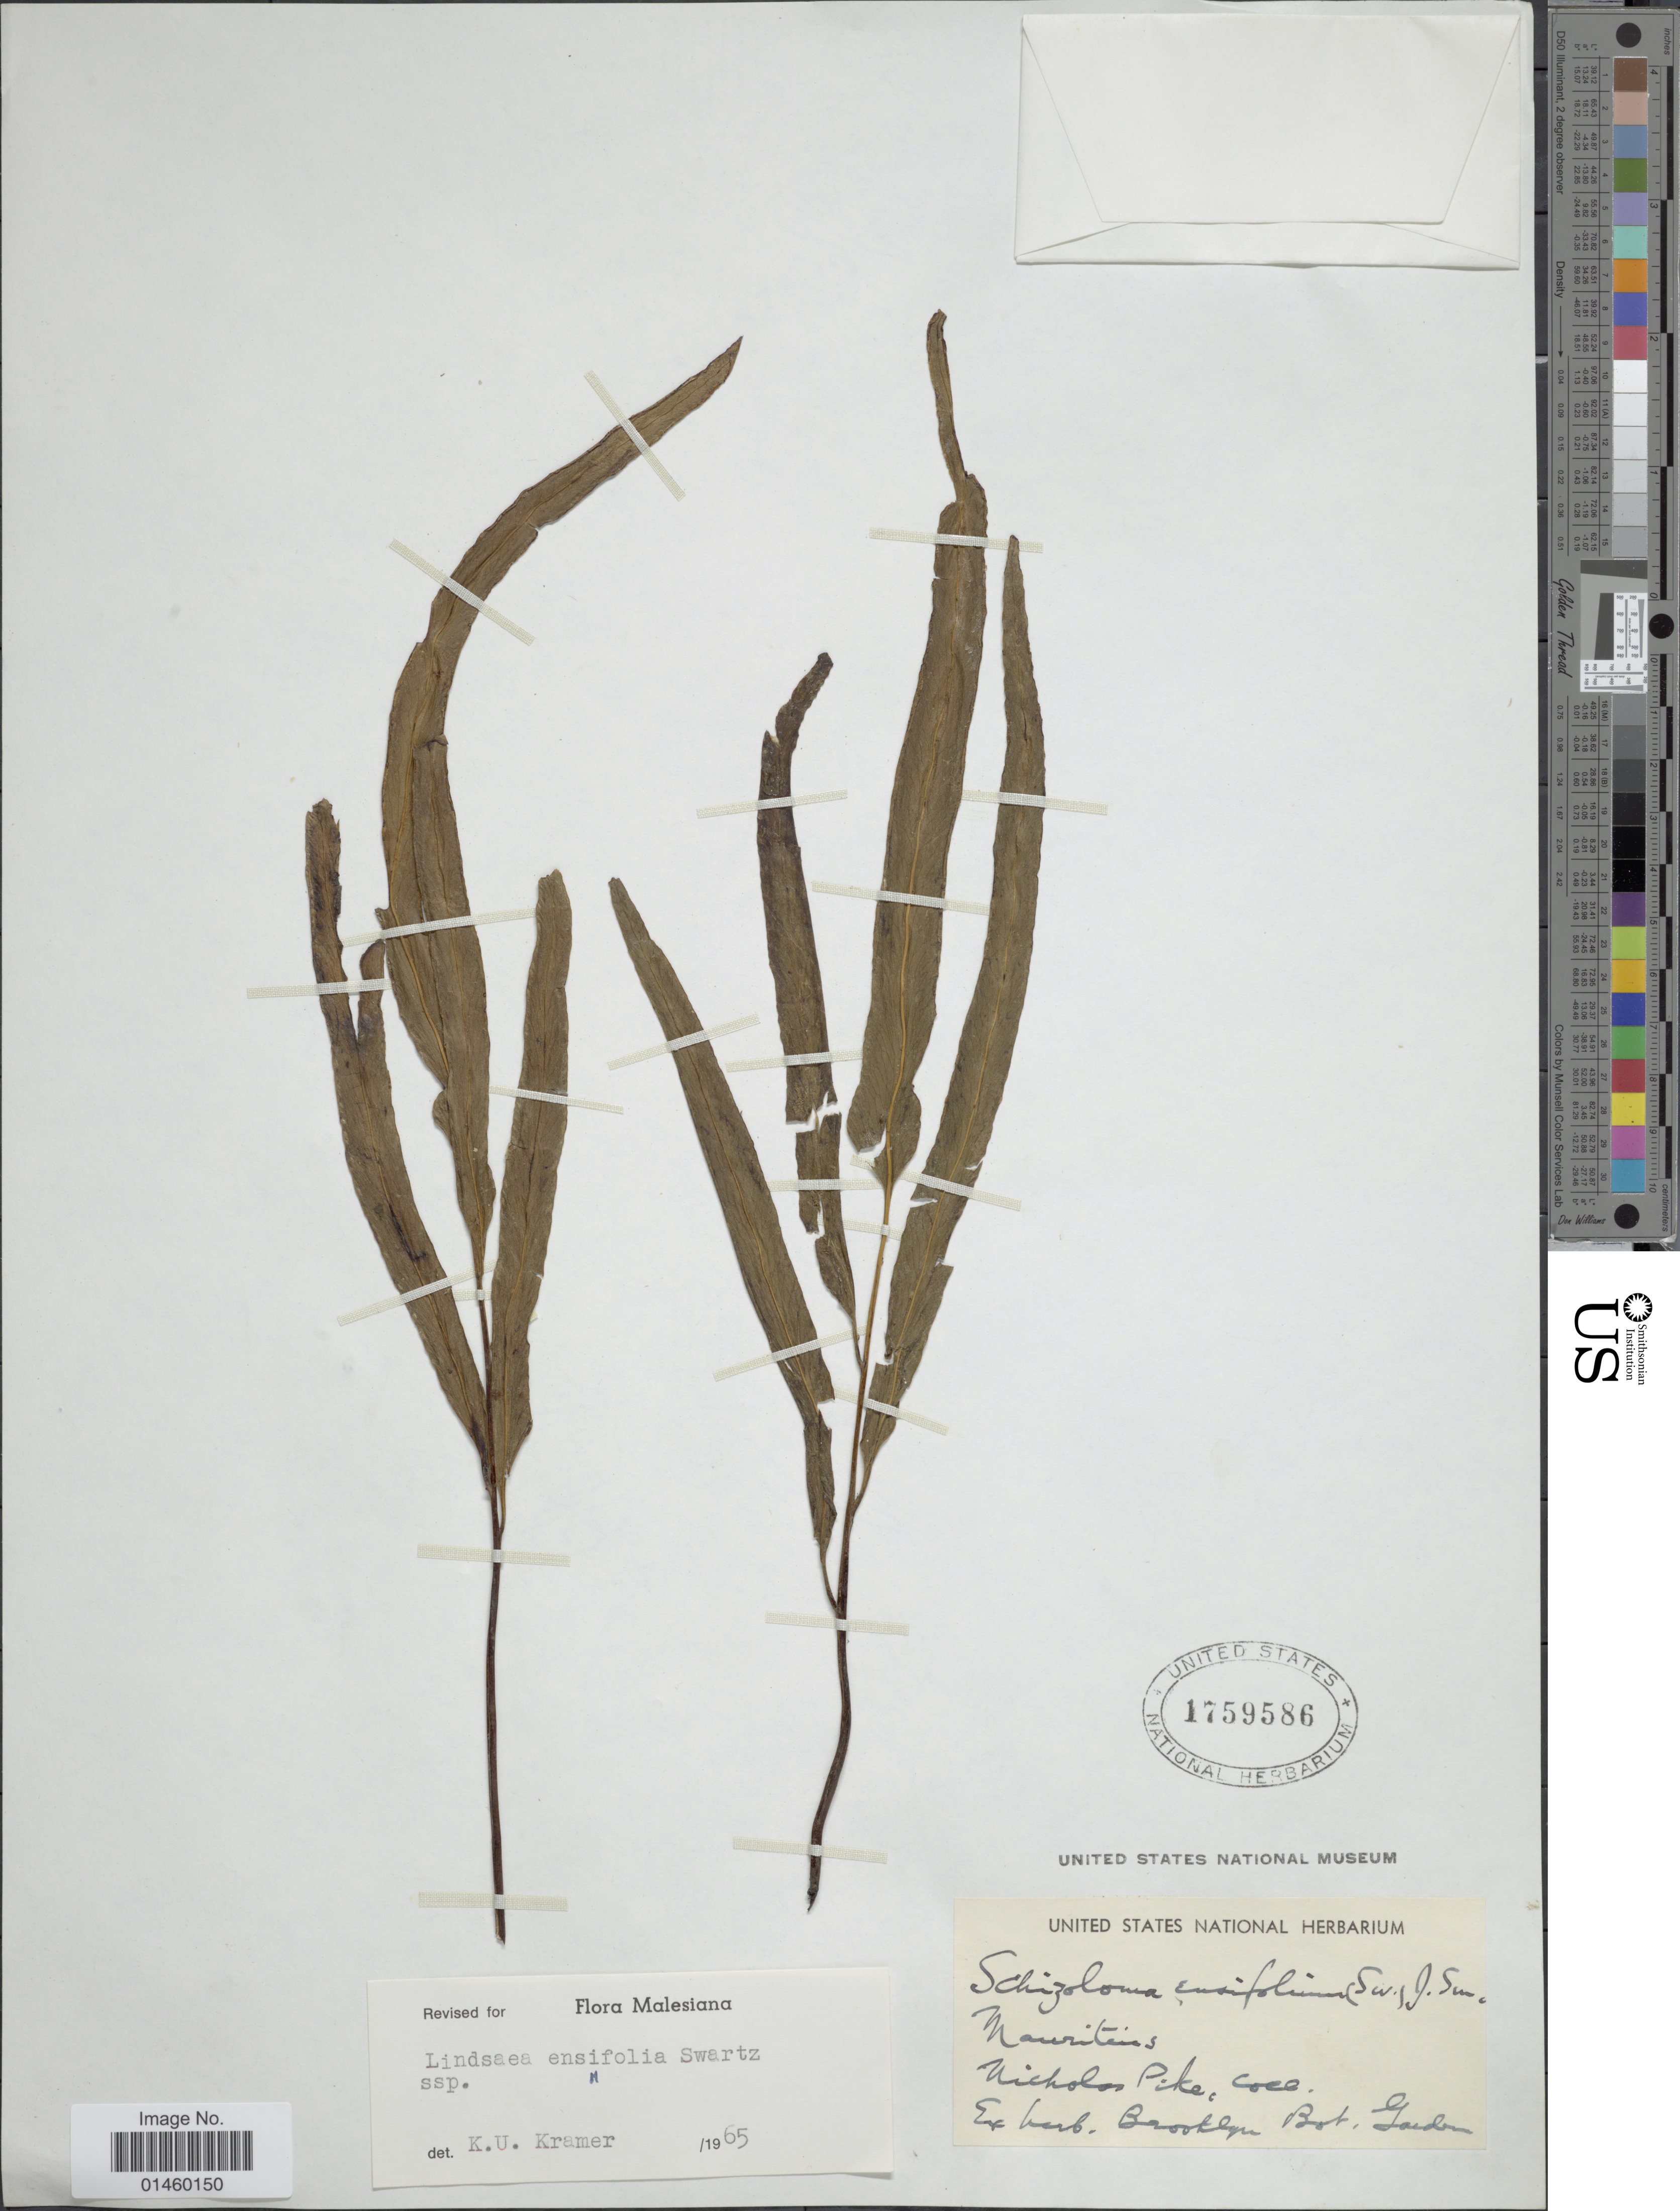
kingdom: Plantae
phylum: Tracheophyta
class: Polypodiopsida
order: Polypodiales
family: Lindsaeaceae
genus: Lindsaea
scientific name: Lindsaea ensifolia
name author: Sw.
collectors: N. Pike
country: Mauritius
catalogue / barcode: US 1759586